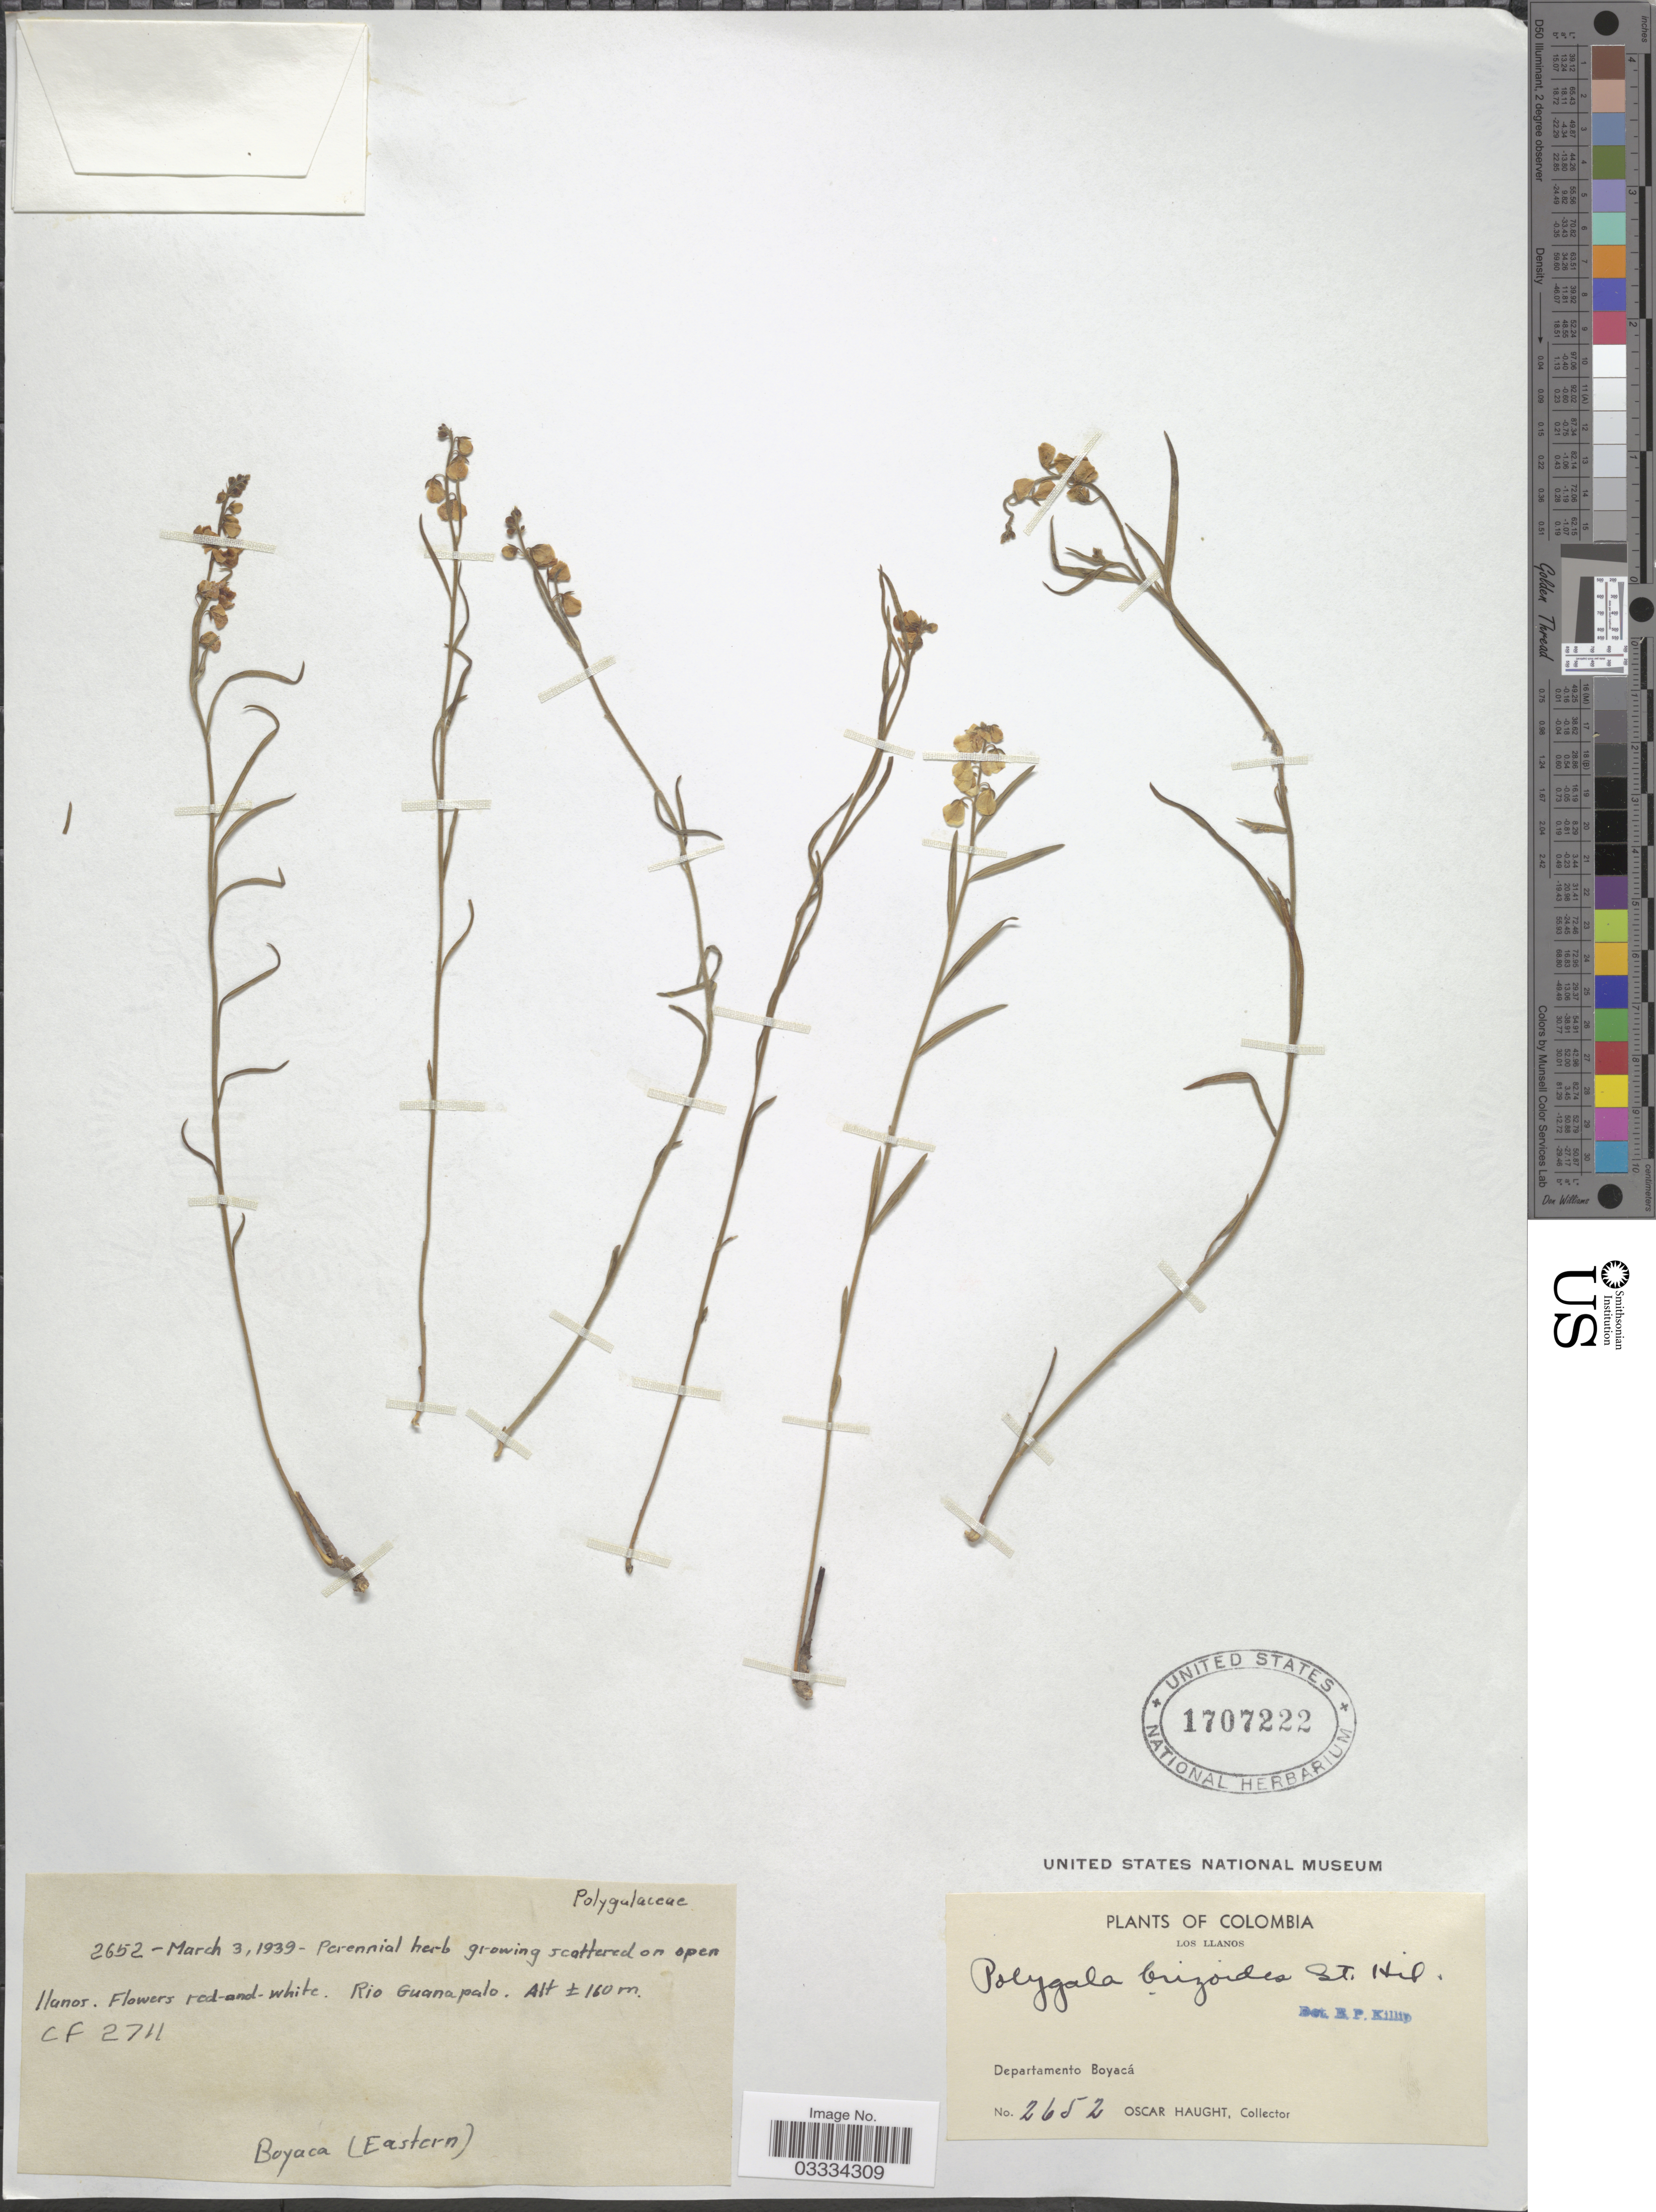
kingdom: Plantae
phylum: Tracheophyta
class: Magnoliopsida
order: Fabales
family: Polygalaceae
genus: Asemeia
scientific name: Asemeia violacea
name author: (Aubl.) J.F.B. Pastore & J.R. Abbott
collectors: O. Haught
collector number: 2652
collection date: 1939-03-03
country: Colombia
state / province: Boyacá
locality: Rio Guanapalo. Boyaca (Eastern). Los Llanos. Departamento Boyacá.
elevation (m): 160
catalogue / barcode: US 1707222